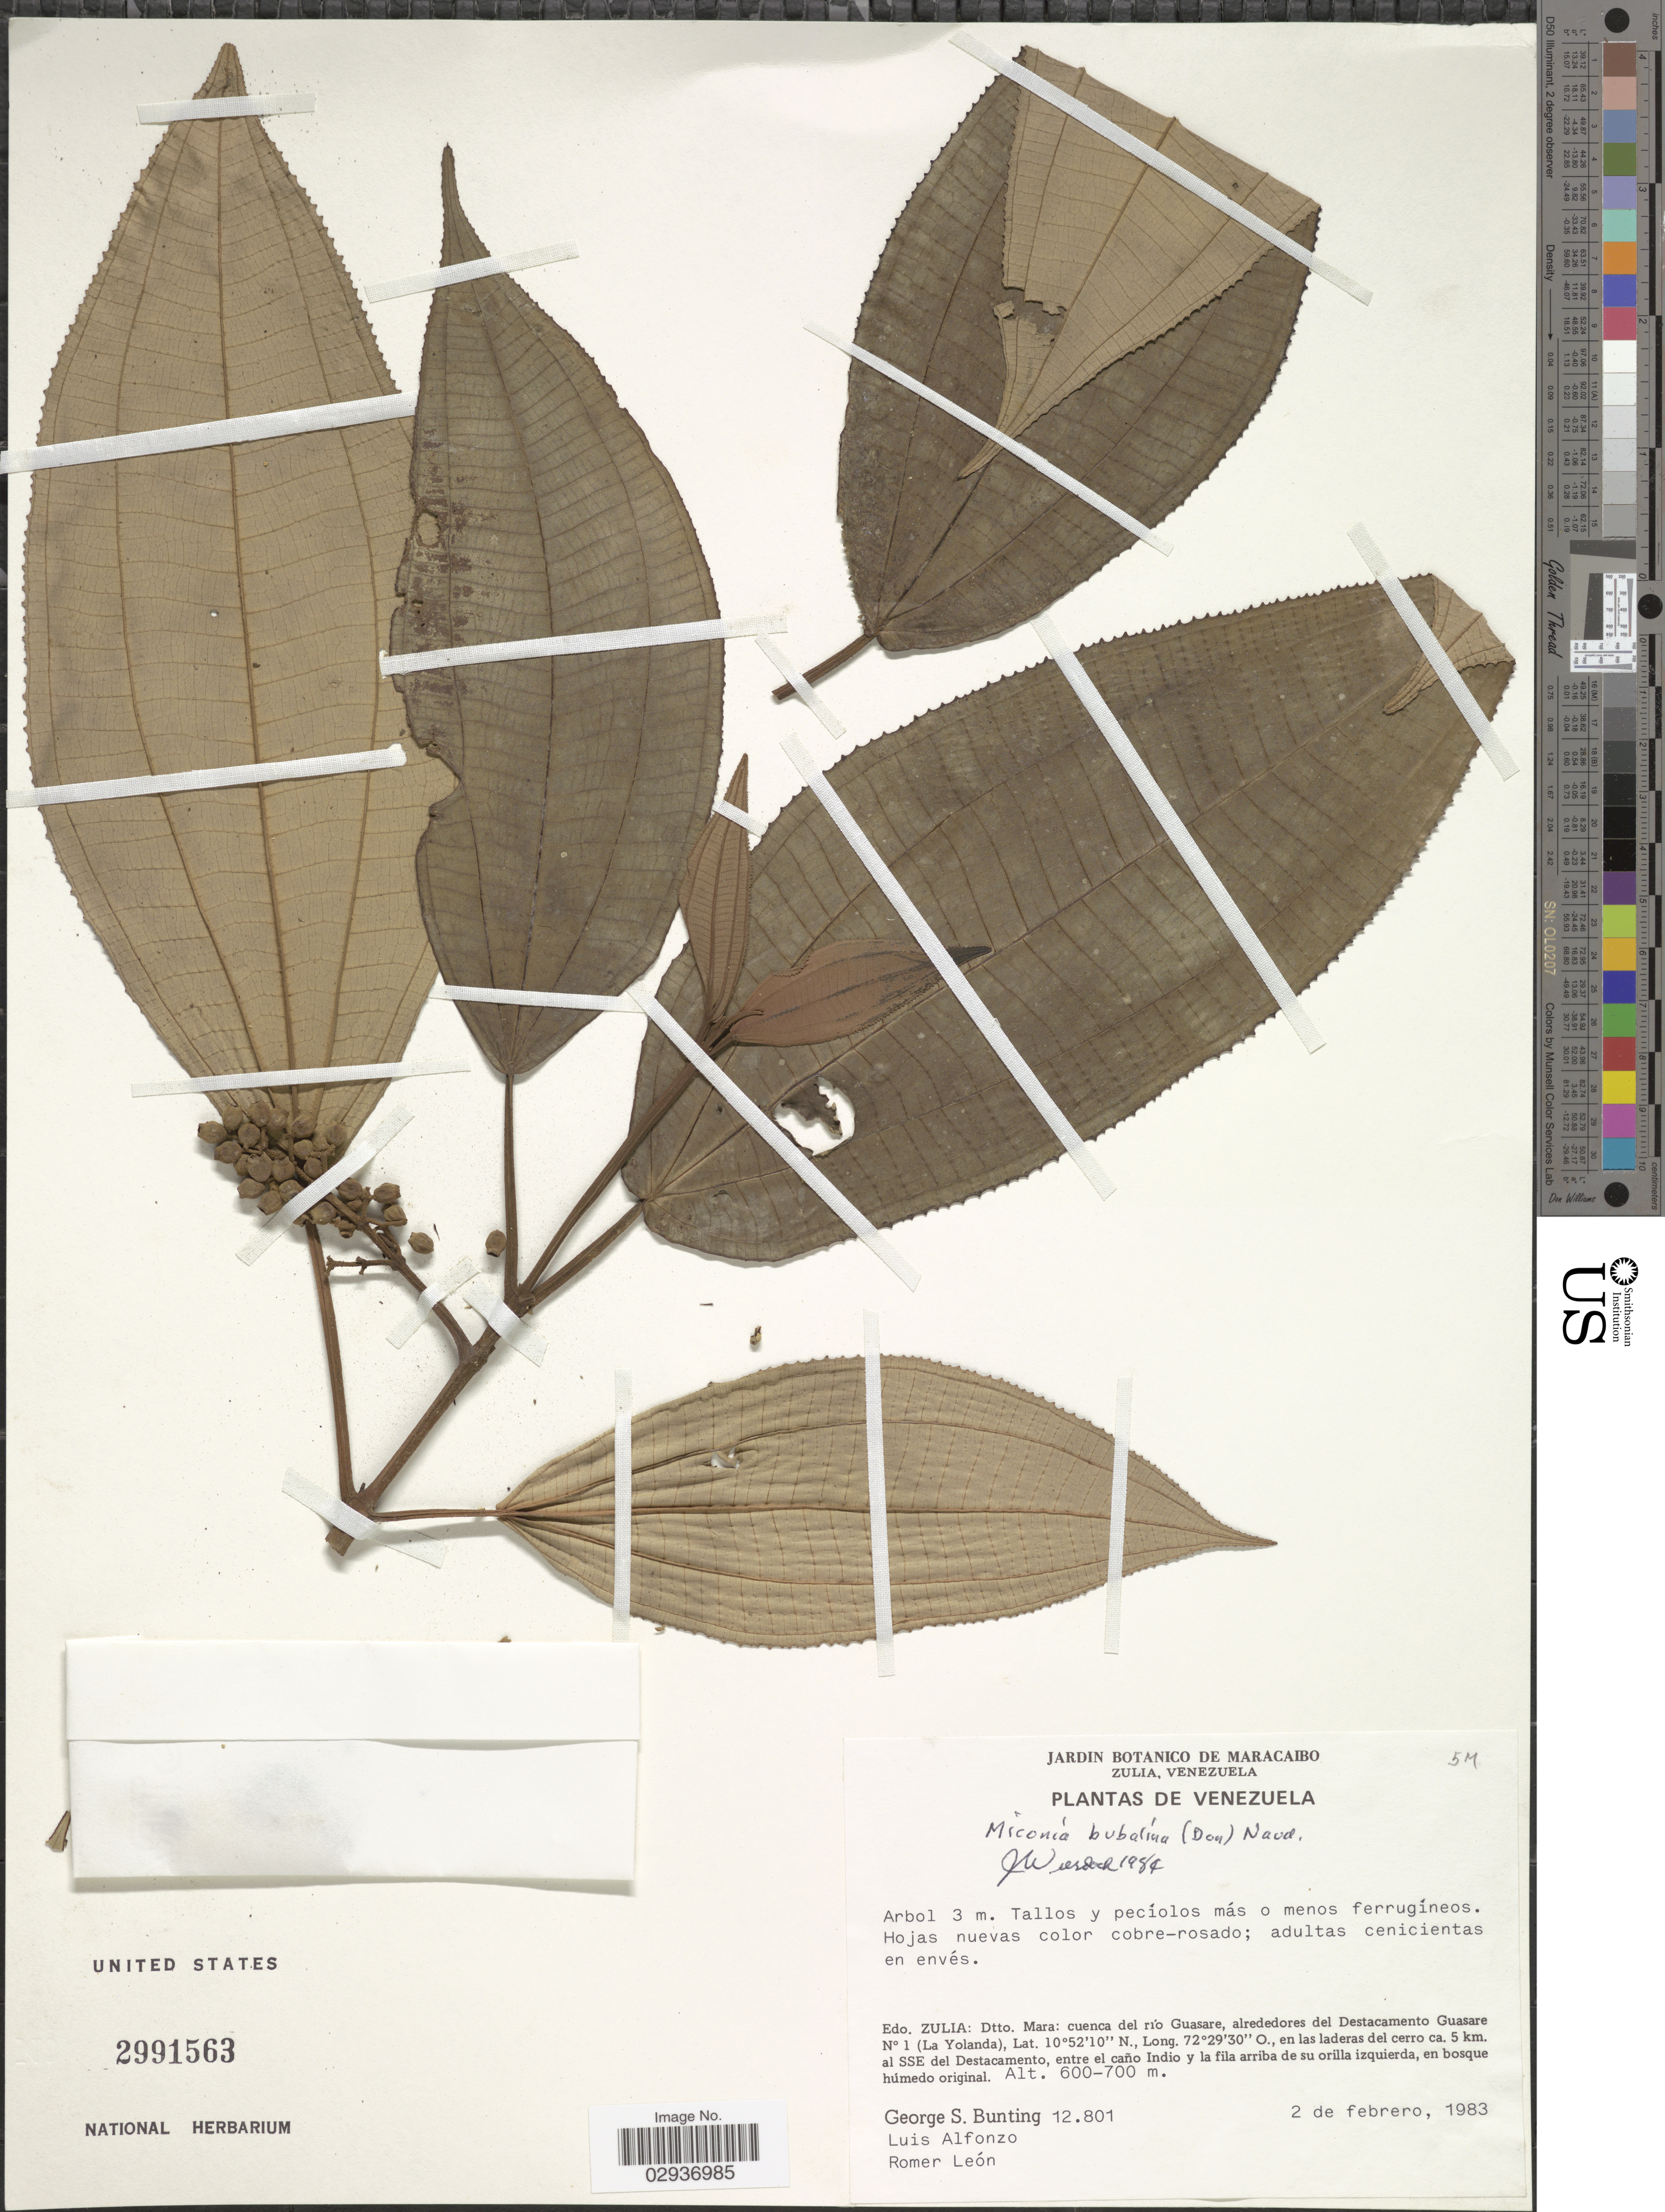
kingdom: Plantae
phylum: Tracheophyta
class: Magnoliopsida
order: Myrtales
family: Melastomataceae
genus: Miconia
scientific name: Miconia bubalina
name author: Naudin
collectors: G. S. Bunting, L. Alfonzo & R. León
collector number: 12801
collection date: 1983-02-02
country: Venezuela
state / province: Zulia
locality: Edo. Zulia: Dtto. Mara: cuenca del río Guasare, alrededores del Destacamento Guasare N° 1 (La Yolanda), en las laderas del cerro ca. 5 km al SSE del Destacamento.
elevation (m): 600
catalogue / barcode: US 2991563